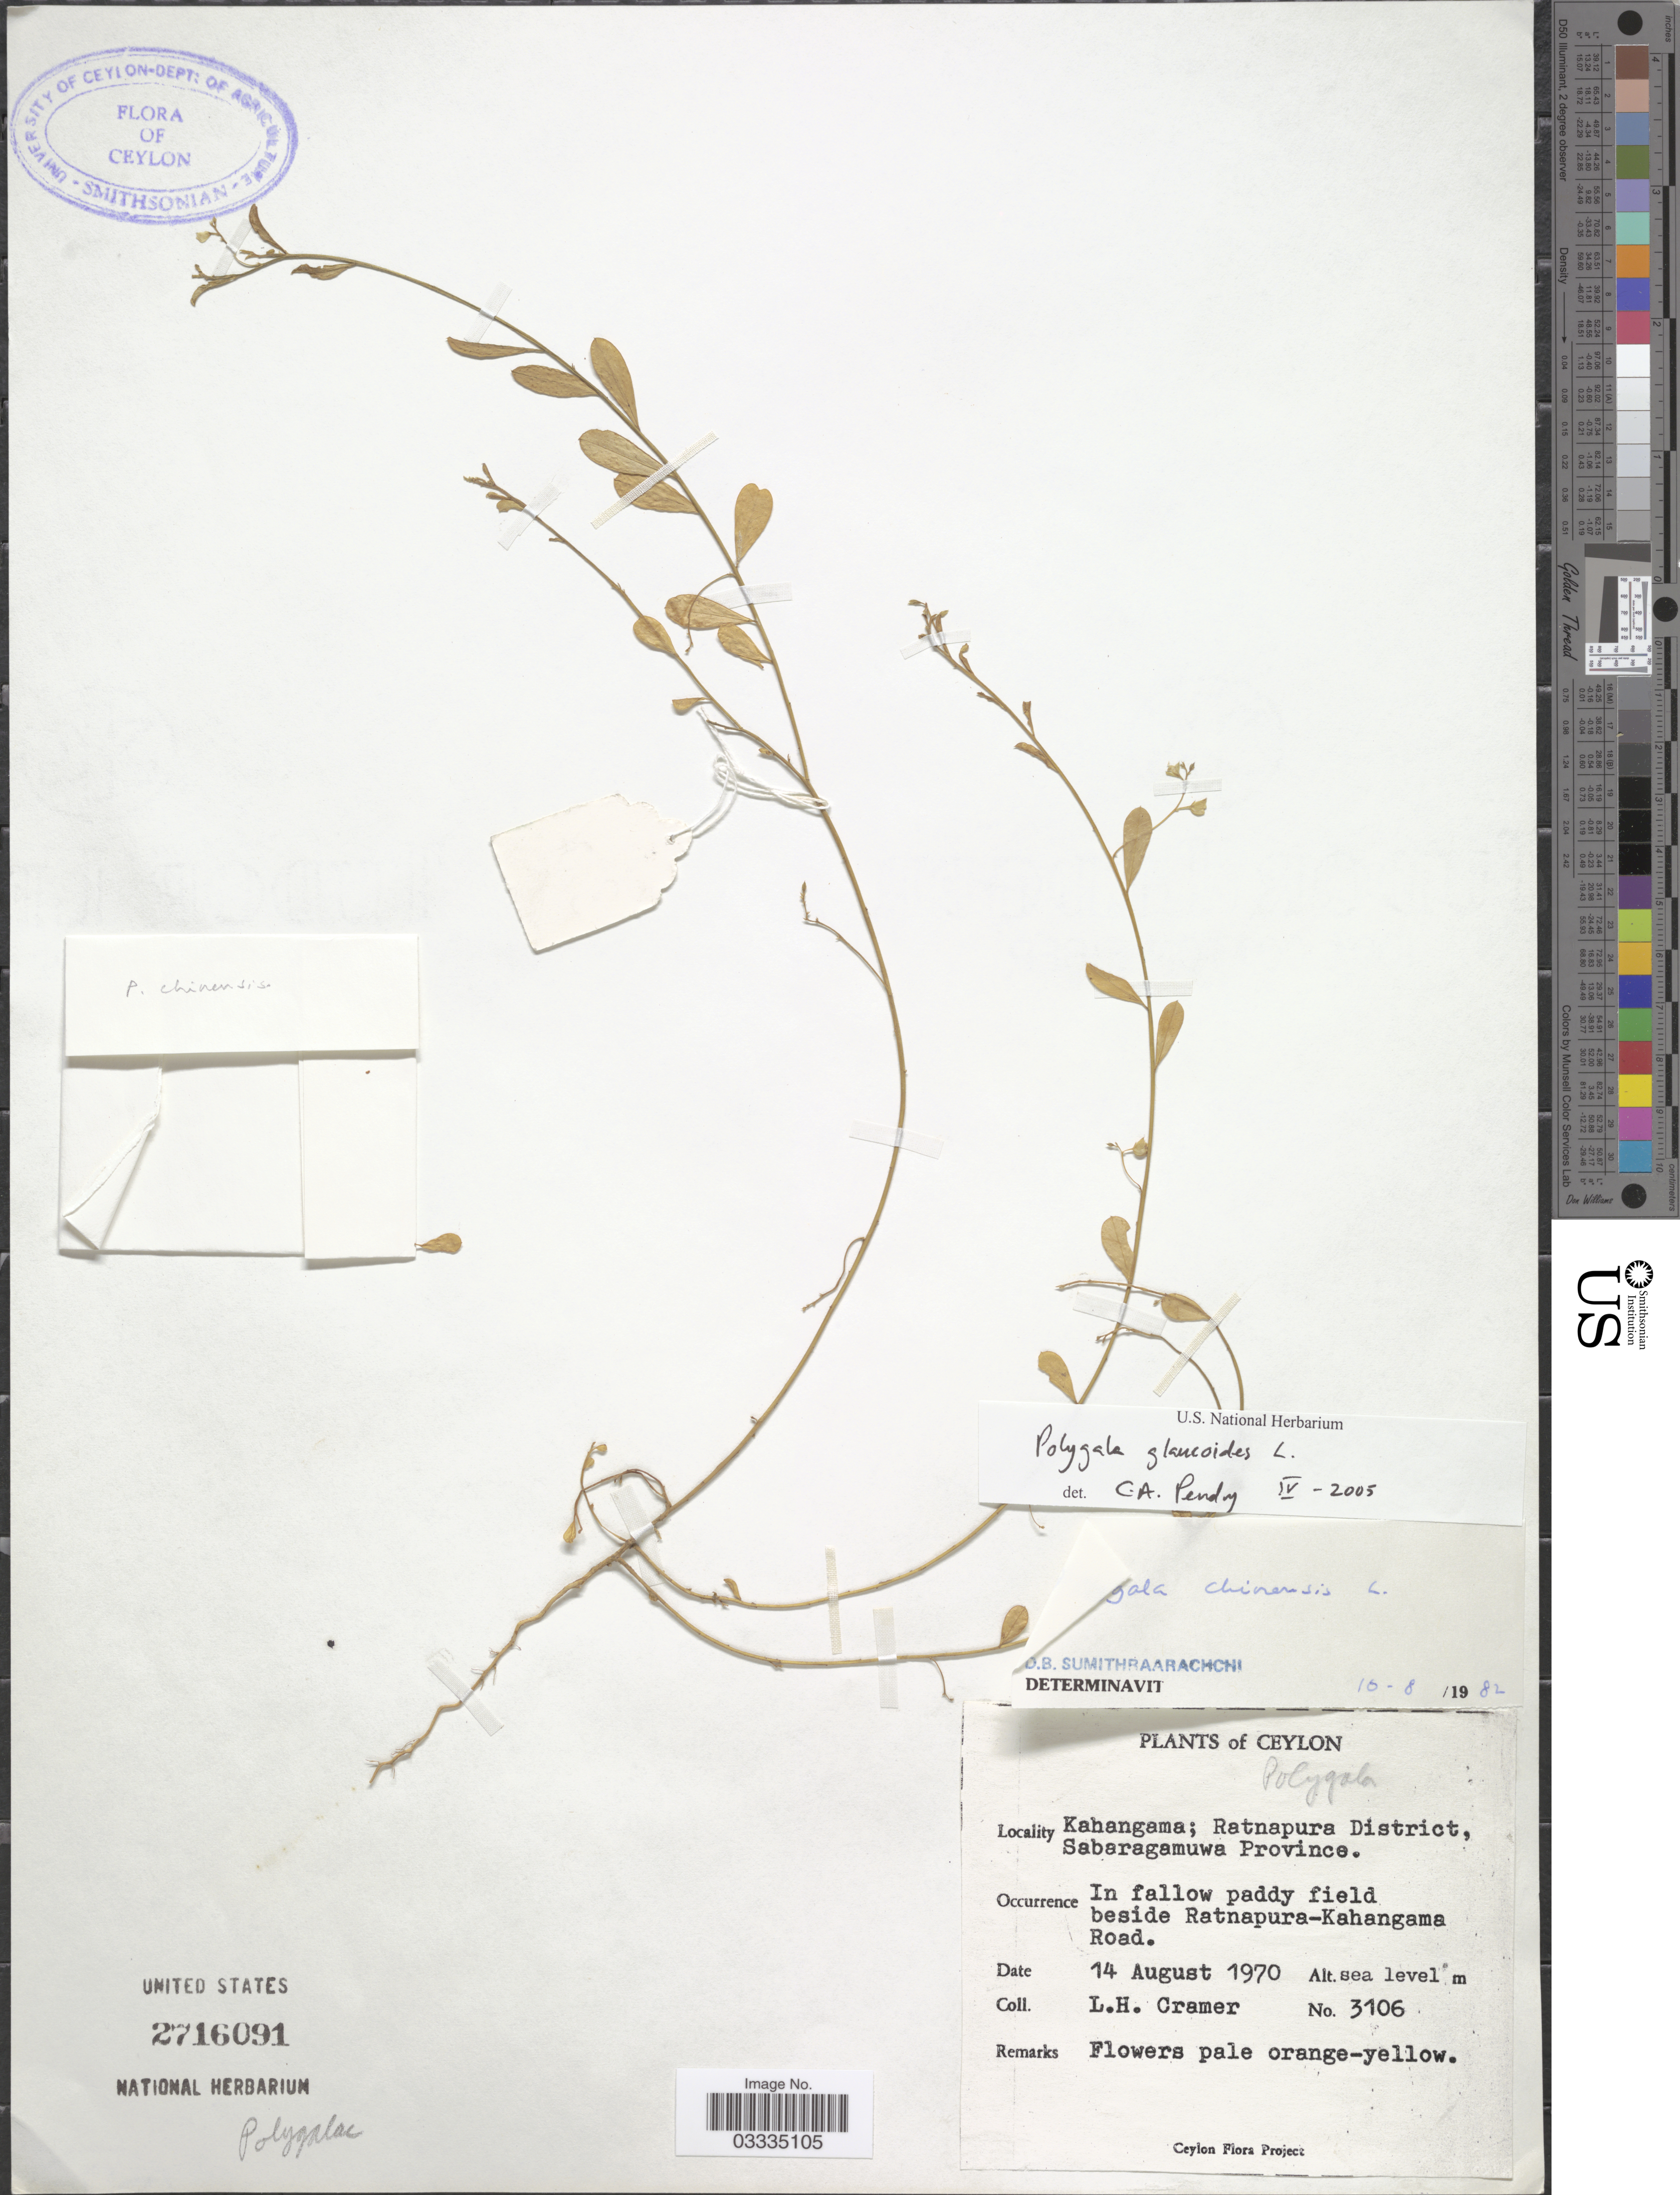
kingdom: Plantae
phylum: Tracheophyta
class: Magnoliopsida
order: Fabales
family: Polygalaceae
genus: Polygala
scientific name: Polygala glaucoides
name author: L.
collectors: L. H. Cramer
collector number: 3106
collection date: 1970-08-14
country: Sri Lanka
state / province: Sabaragamuwa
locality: Ceylon. Kahangama; Ratnapura District. In fallow paddy field beside Ratnapura-Kahangama Road.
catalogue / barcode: US 2716091